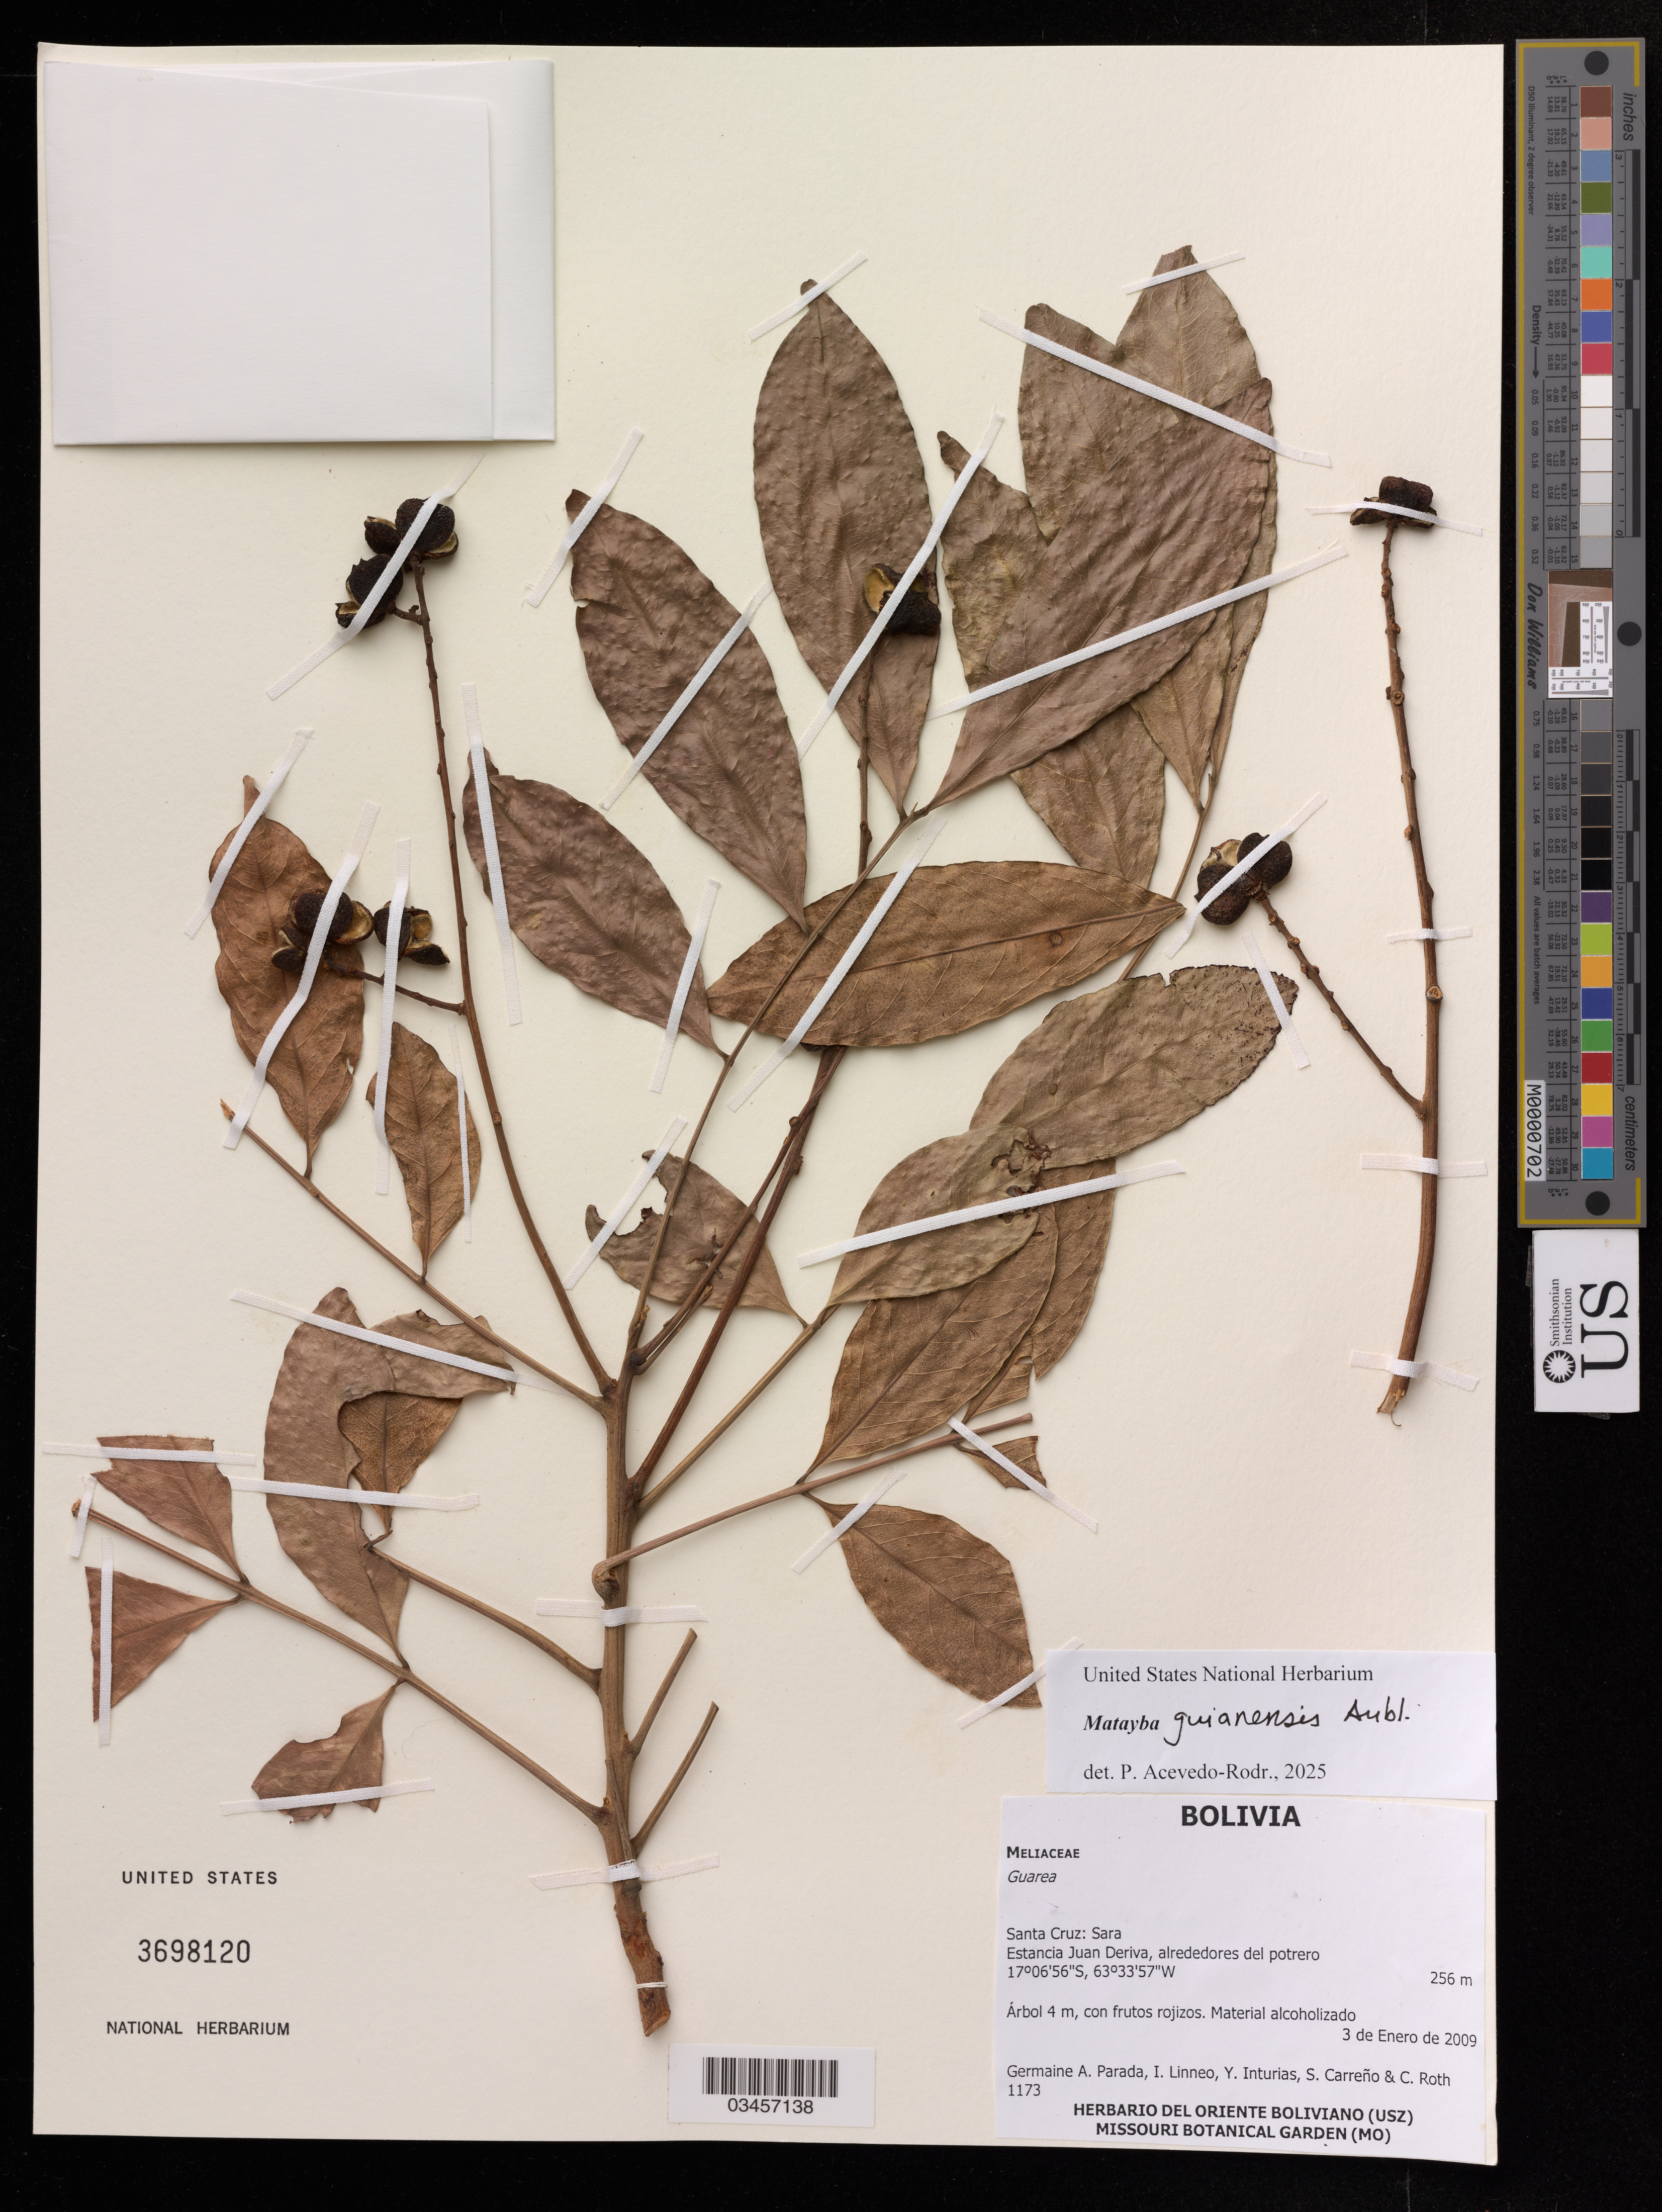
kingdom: Plantae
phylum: Tracheophyta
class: Magnoliopsida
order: Sapindales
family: Sapindaceae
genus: Matayba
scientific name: Matayba guianensis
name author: Aubl.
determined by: Acevedo-Rodriguez, P., (US), Smithsonian Institution - National Museum of Natural History (UNITED STATES)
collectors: G. Parada, I. Linneo, Y. Inturias, S. Carreno & C. Roth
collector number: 1173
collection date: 2009-01-03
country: Bolivia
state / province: Santa Cruz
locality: Estancia Juan Deriva, aldrededores del potrero.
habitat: Alrededores del potrero.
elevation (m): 256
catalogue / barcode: US 3698120